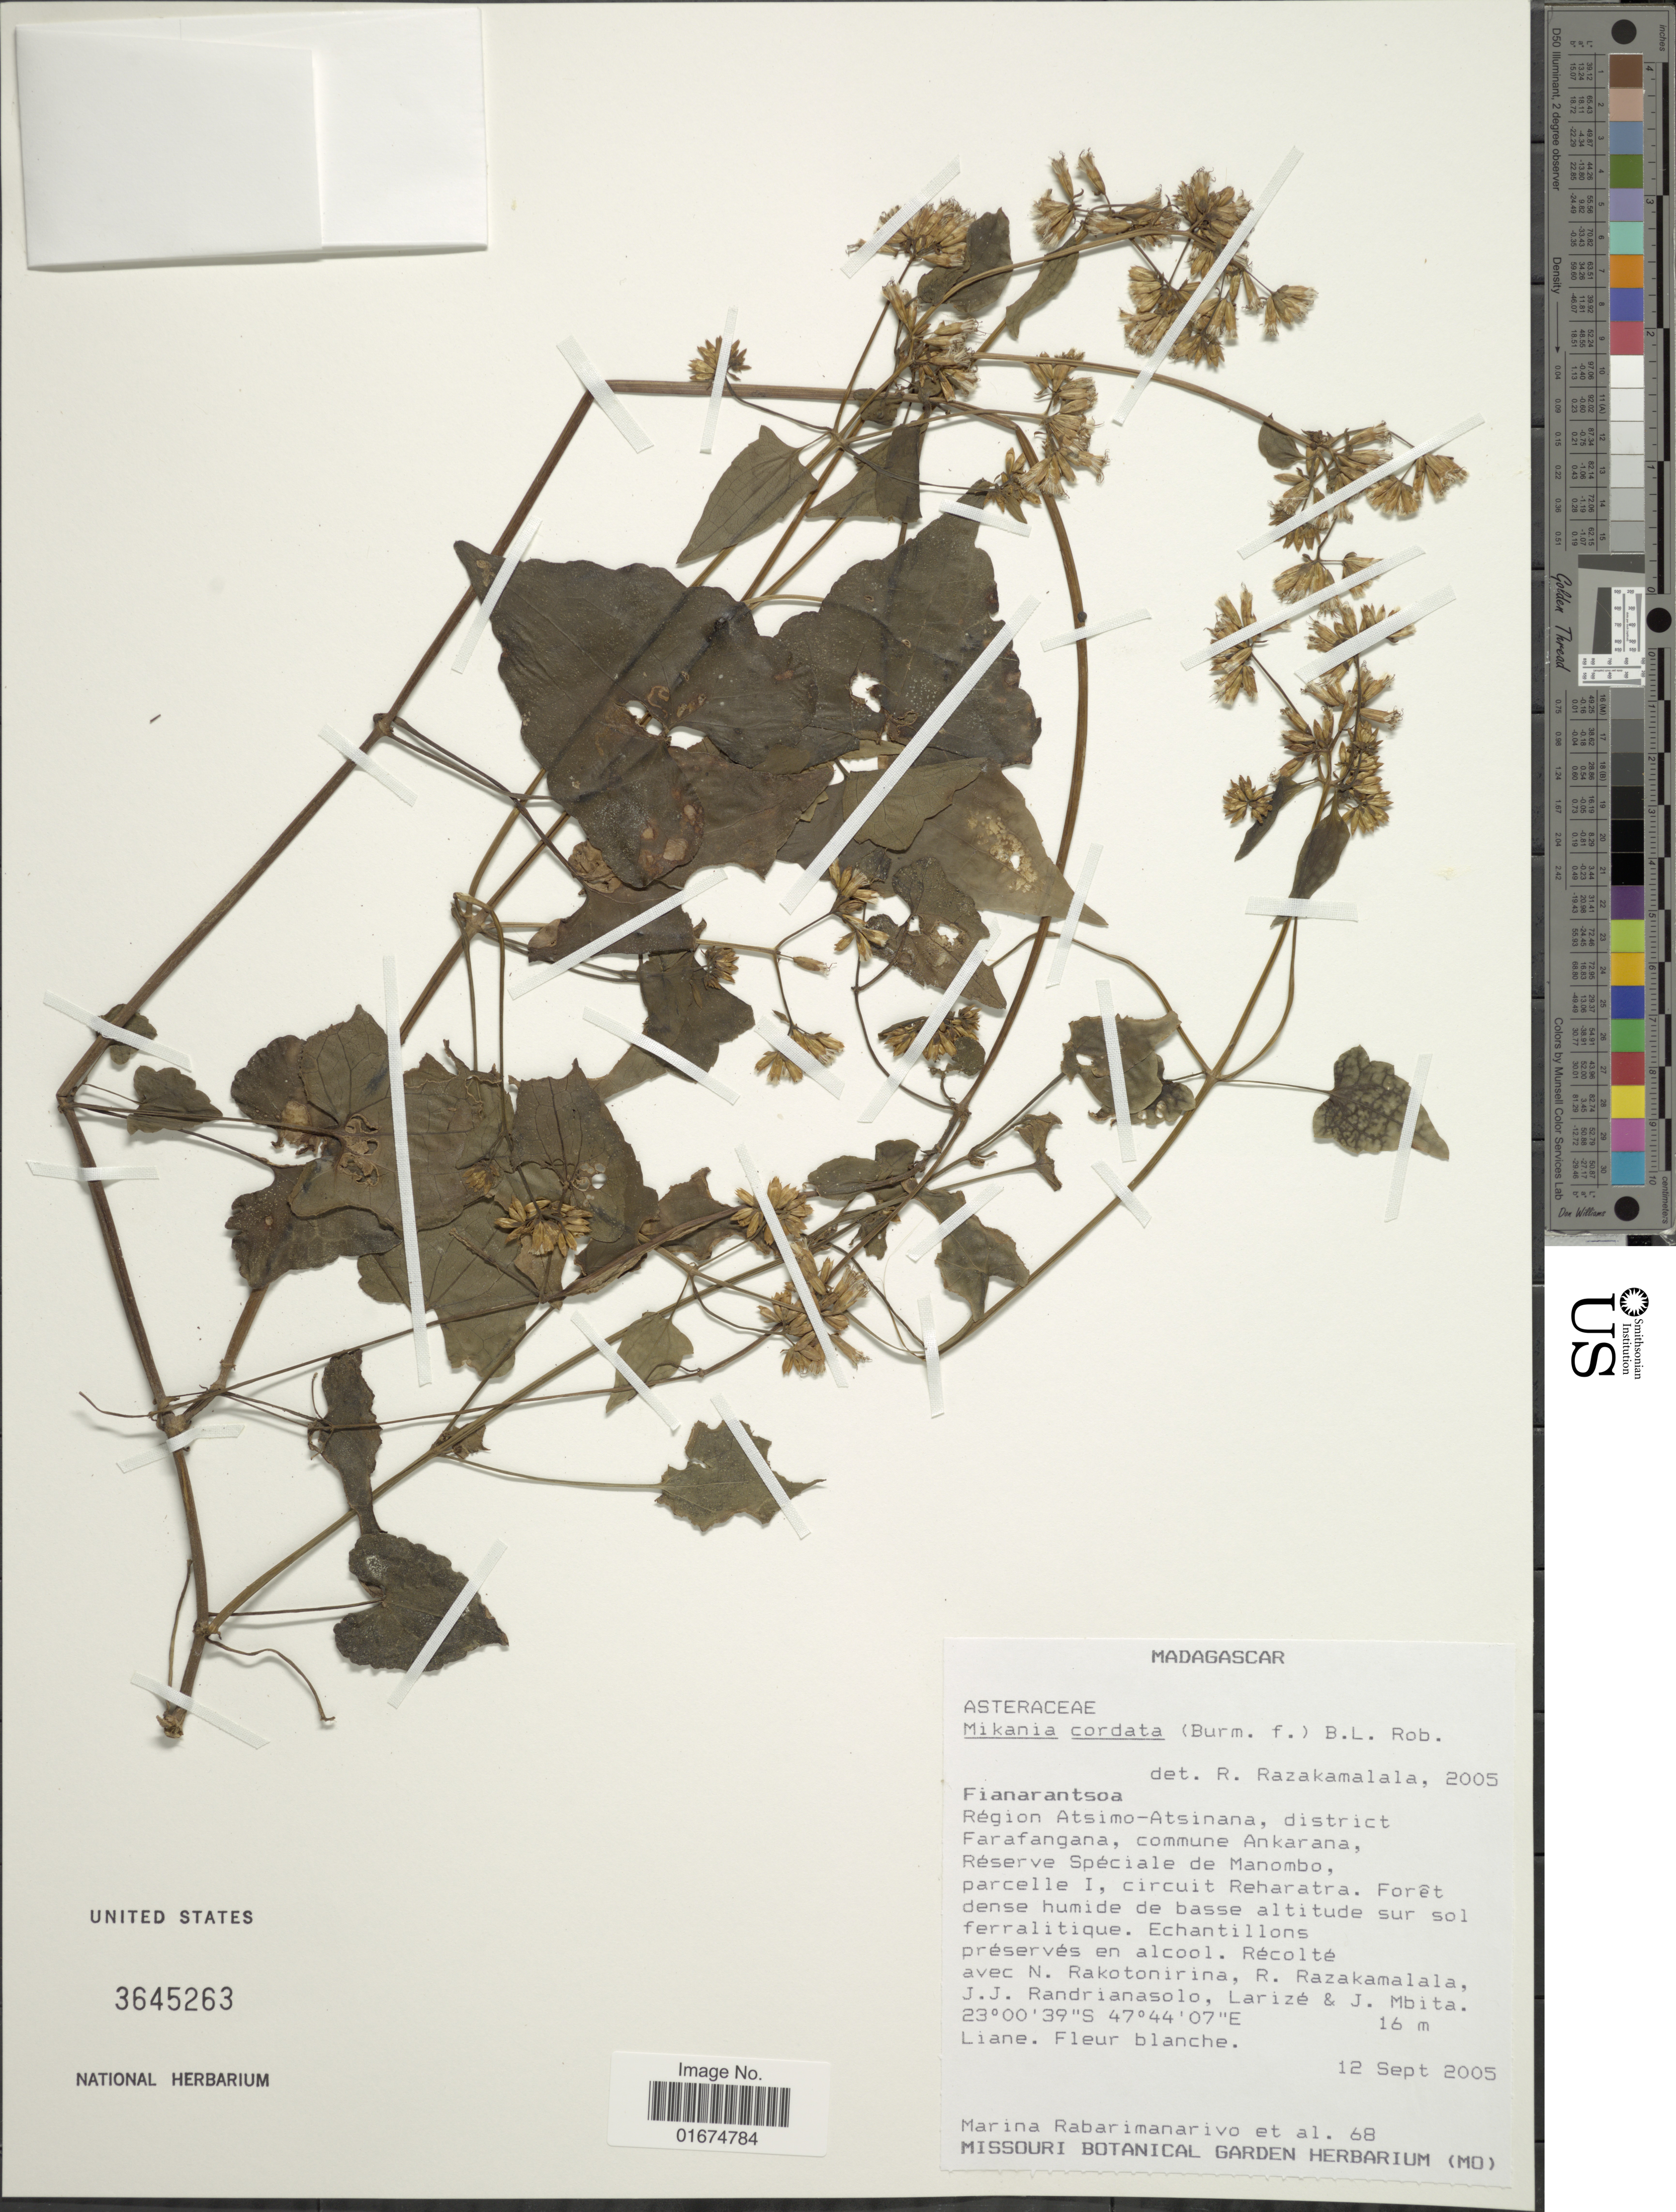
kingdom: Plantae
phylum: Tracheophyta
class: Magnoliopsida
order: Asterales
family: Asteraceae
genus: Mikania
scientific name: Mikania cordata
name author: (Burm. f.) B.L. Rob.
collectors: M. Rabarimanarivo, N. Rakotonirina, R. Razakamalala, J. Randrianasolo & et al.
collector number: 68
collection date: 2005-09-12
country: Madagascar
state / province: Atsimo-Atsinanana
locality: Région Atsimo-Antsinana, district Farafangana, commune Ankarana, Réserve Spéciale de Manombo, parcelle I, circuit Reharata. Forêt dense humide de basse altitude sur sol ferralitique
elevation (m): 16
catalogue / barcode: US 3645263